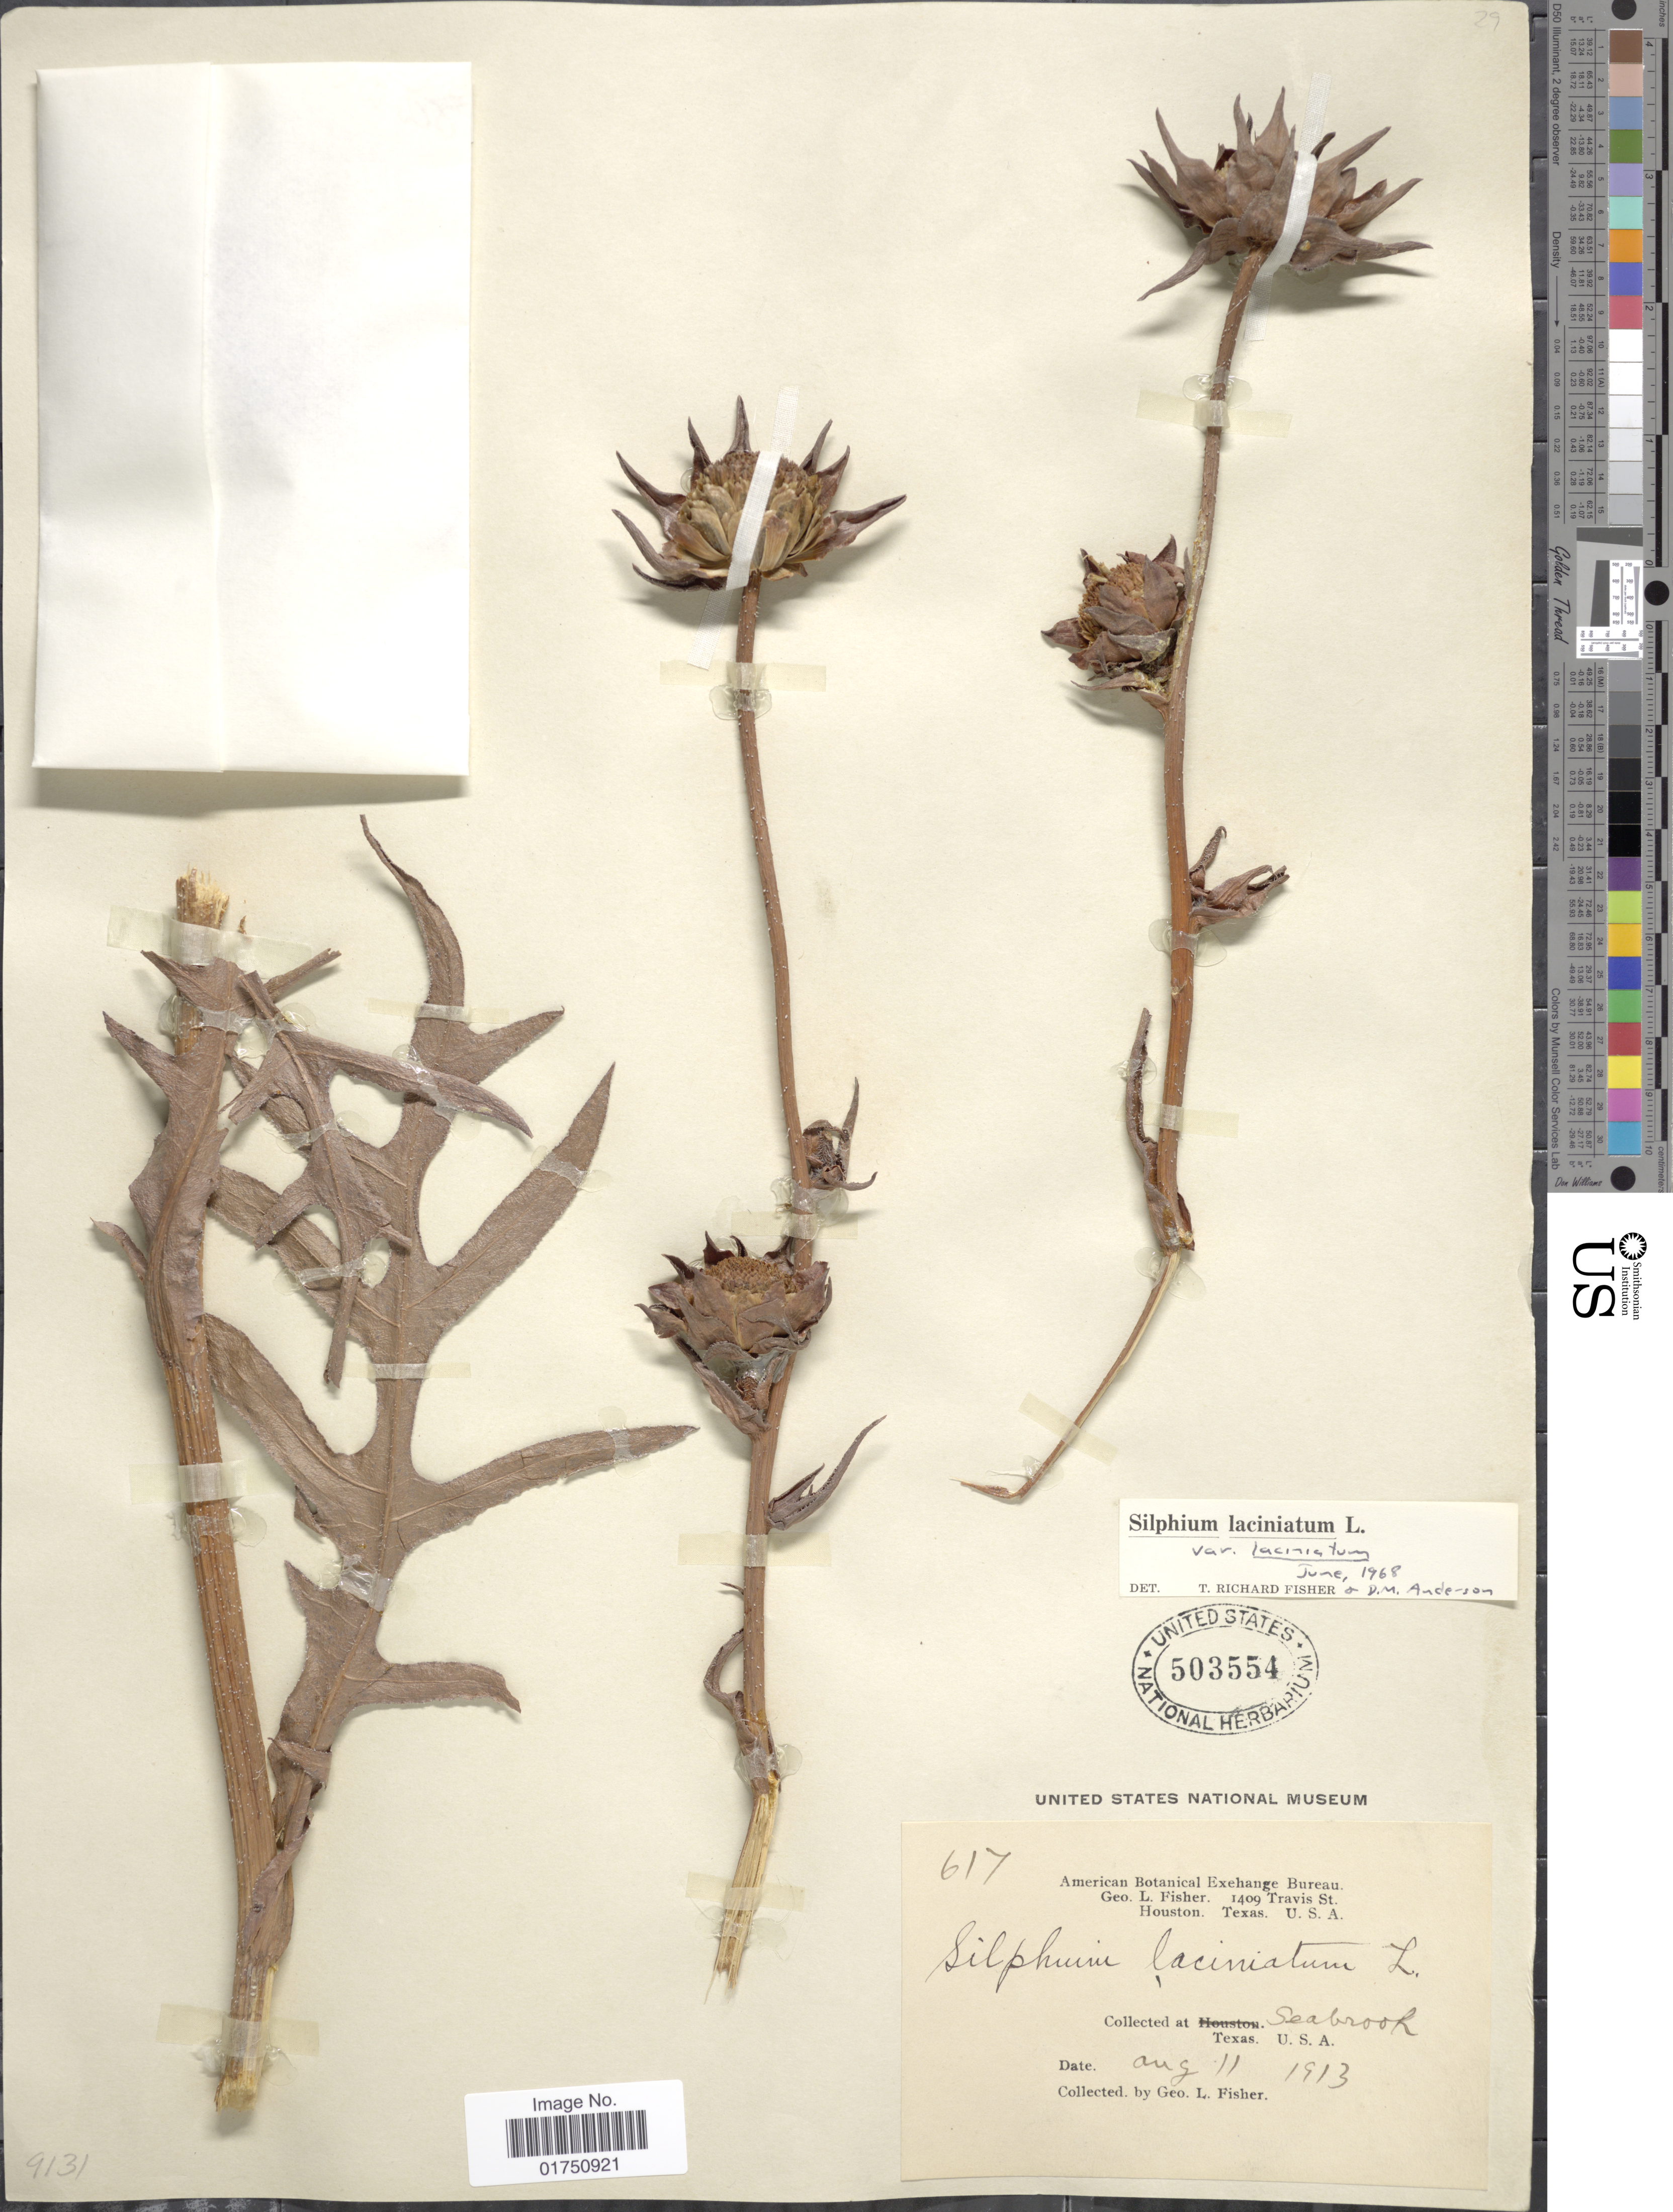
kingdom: Plantae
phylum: Tracheophyta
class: Magnoliopsida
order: Asterales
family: Asteraceae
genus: Silphium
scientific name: Silphium laciniatum var. laciniatum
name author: L.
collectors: G. L. Fisher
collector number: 617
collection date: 1913-08-11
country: United States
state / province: Texas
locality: Seabrook, Texas, U.S.A.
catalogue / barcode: US 503554